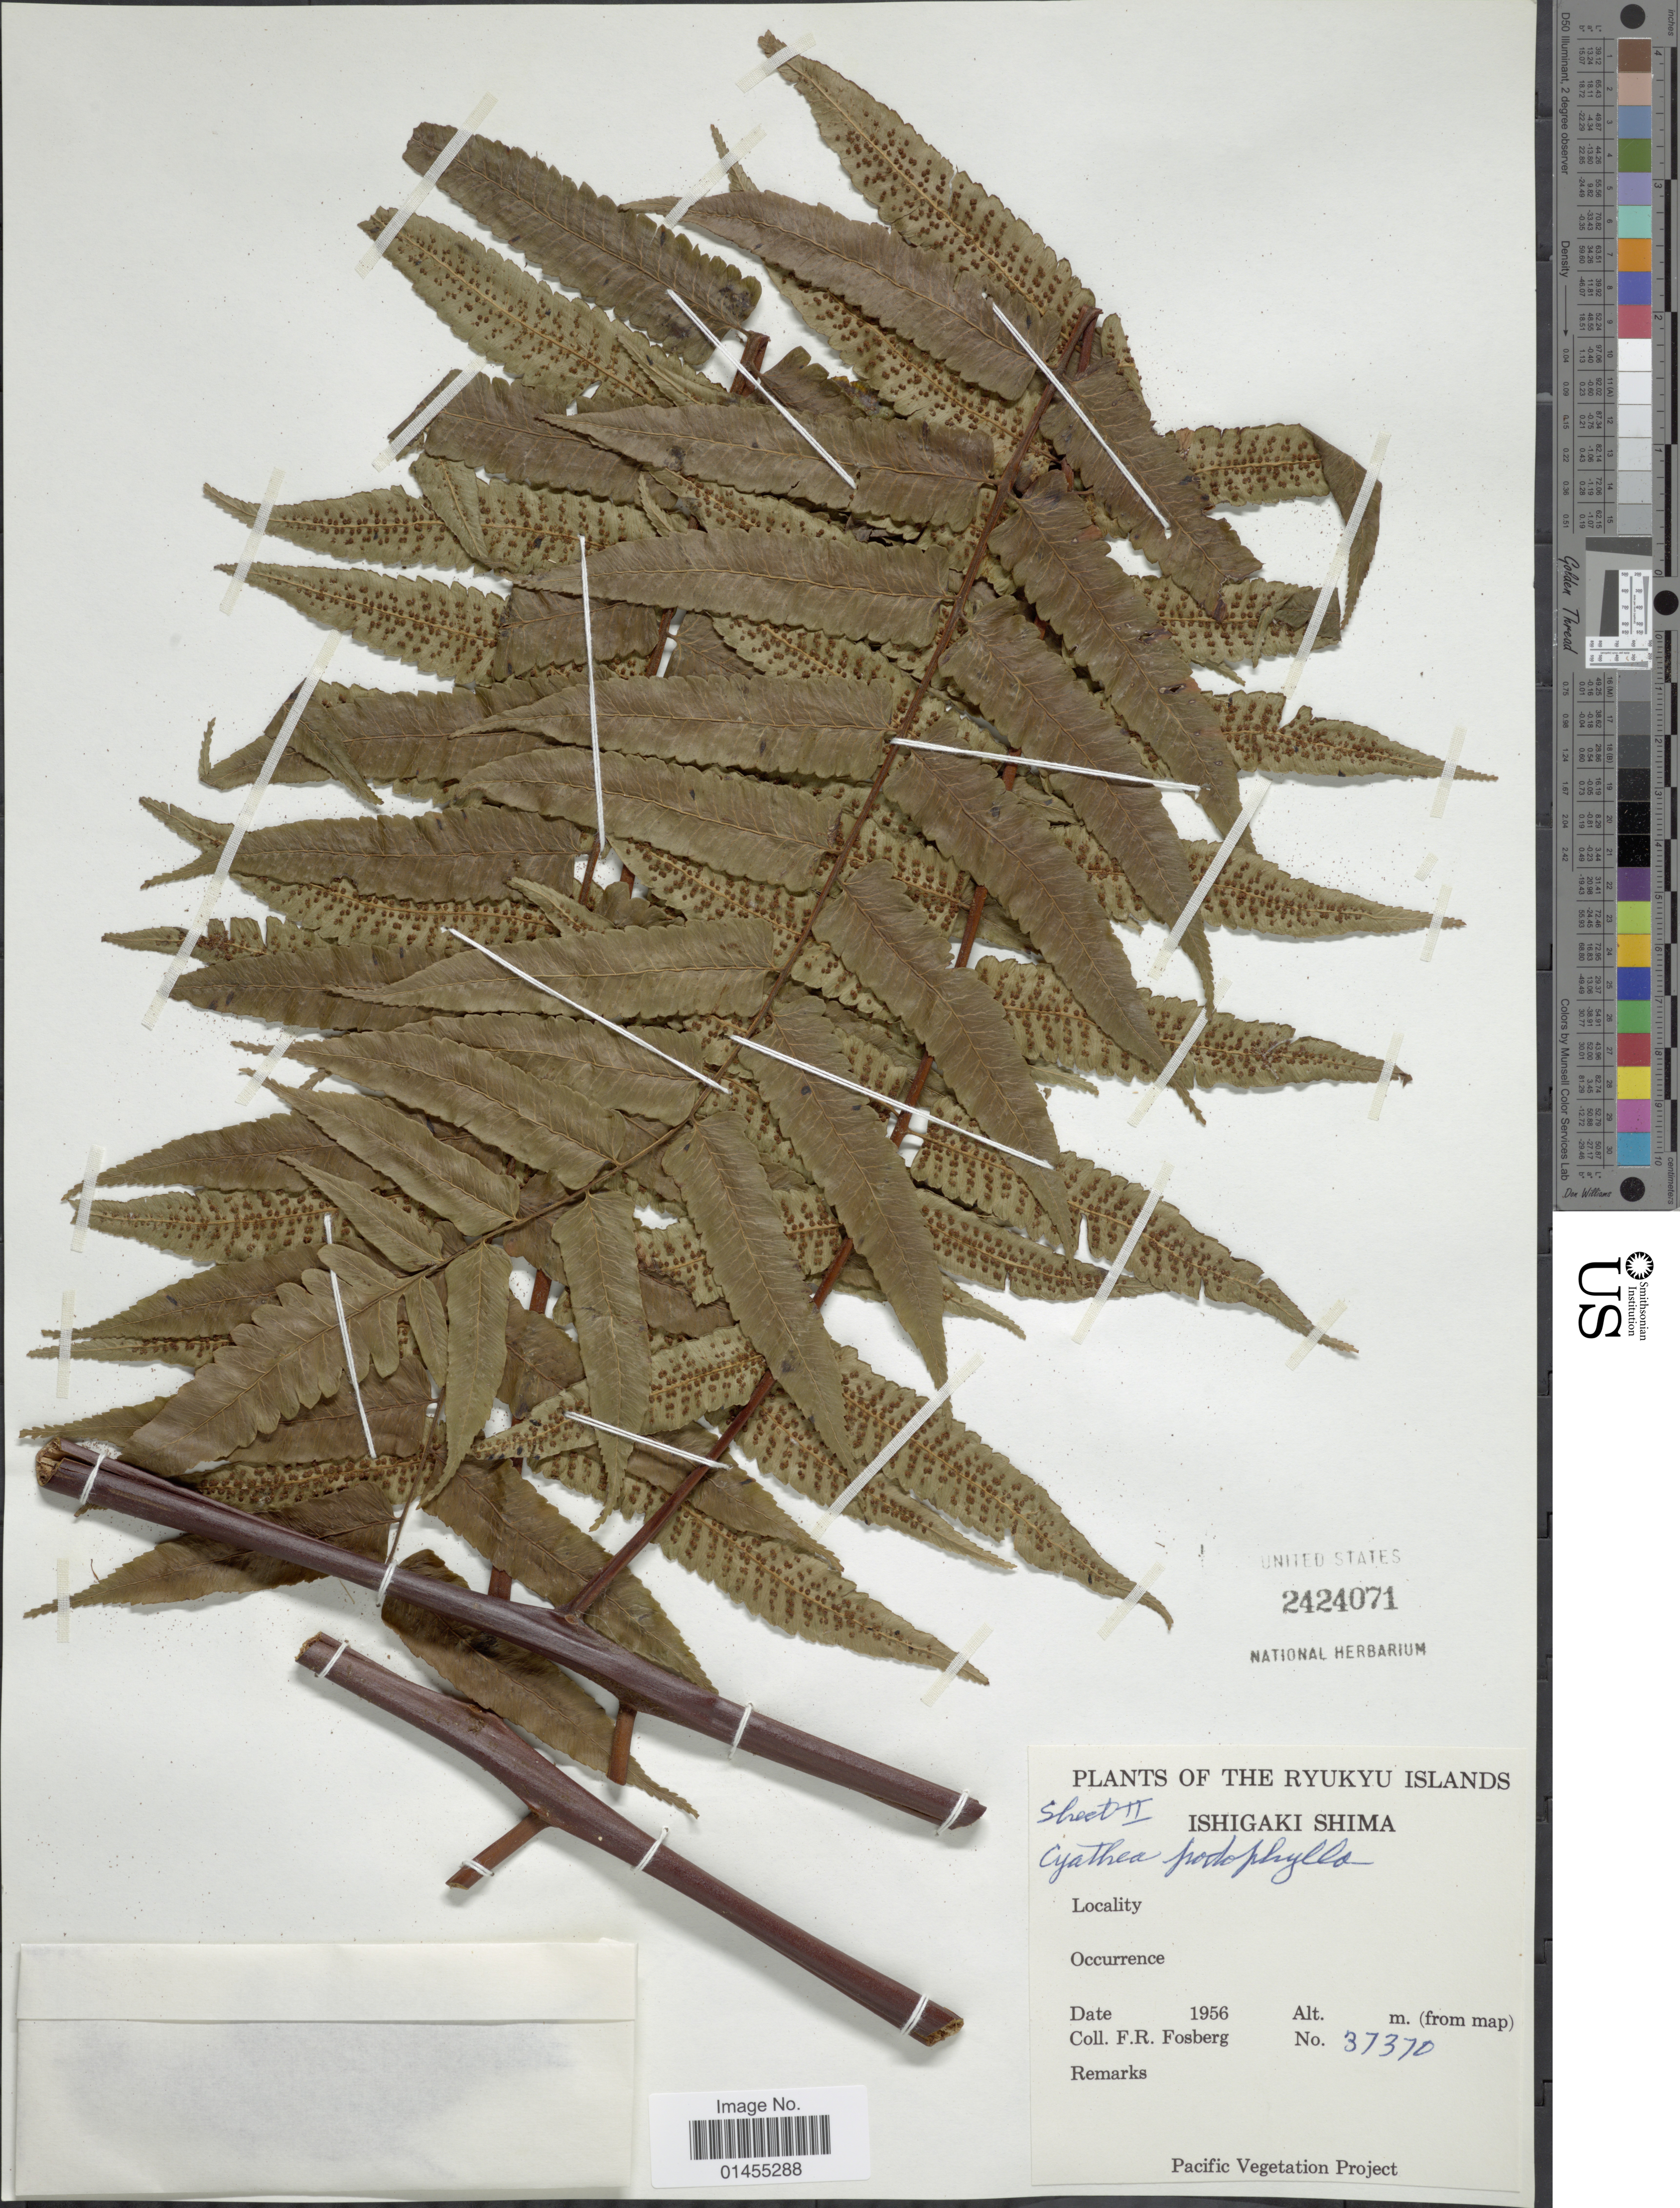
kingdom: Plantae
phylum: Tracheophyta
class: Polypodiopsida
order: Cyatheales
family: Cyatheaceae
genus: Alsophila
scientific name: Alsophila podophylla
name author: Hook.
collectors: F. R. Fosberg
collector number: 37370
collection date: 1956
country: Japan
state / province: Okinawa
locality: Ryukyu Islands, Ishigaki Shima.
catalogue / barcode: US 2424071